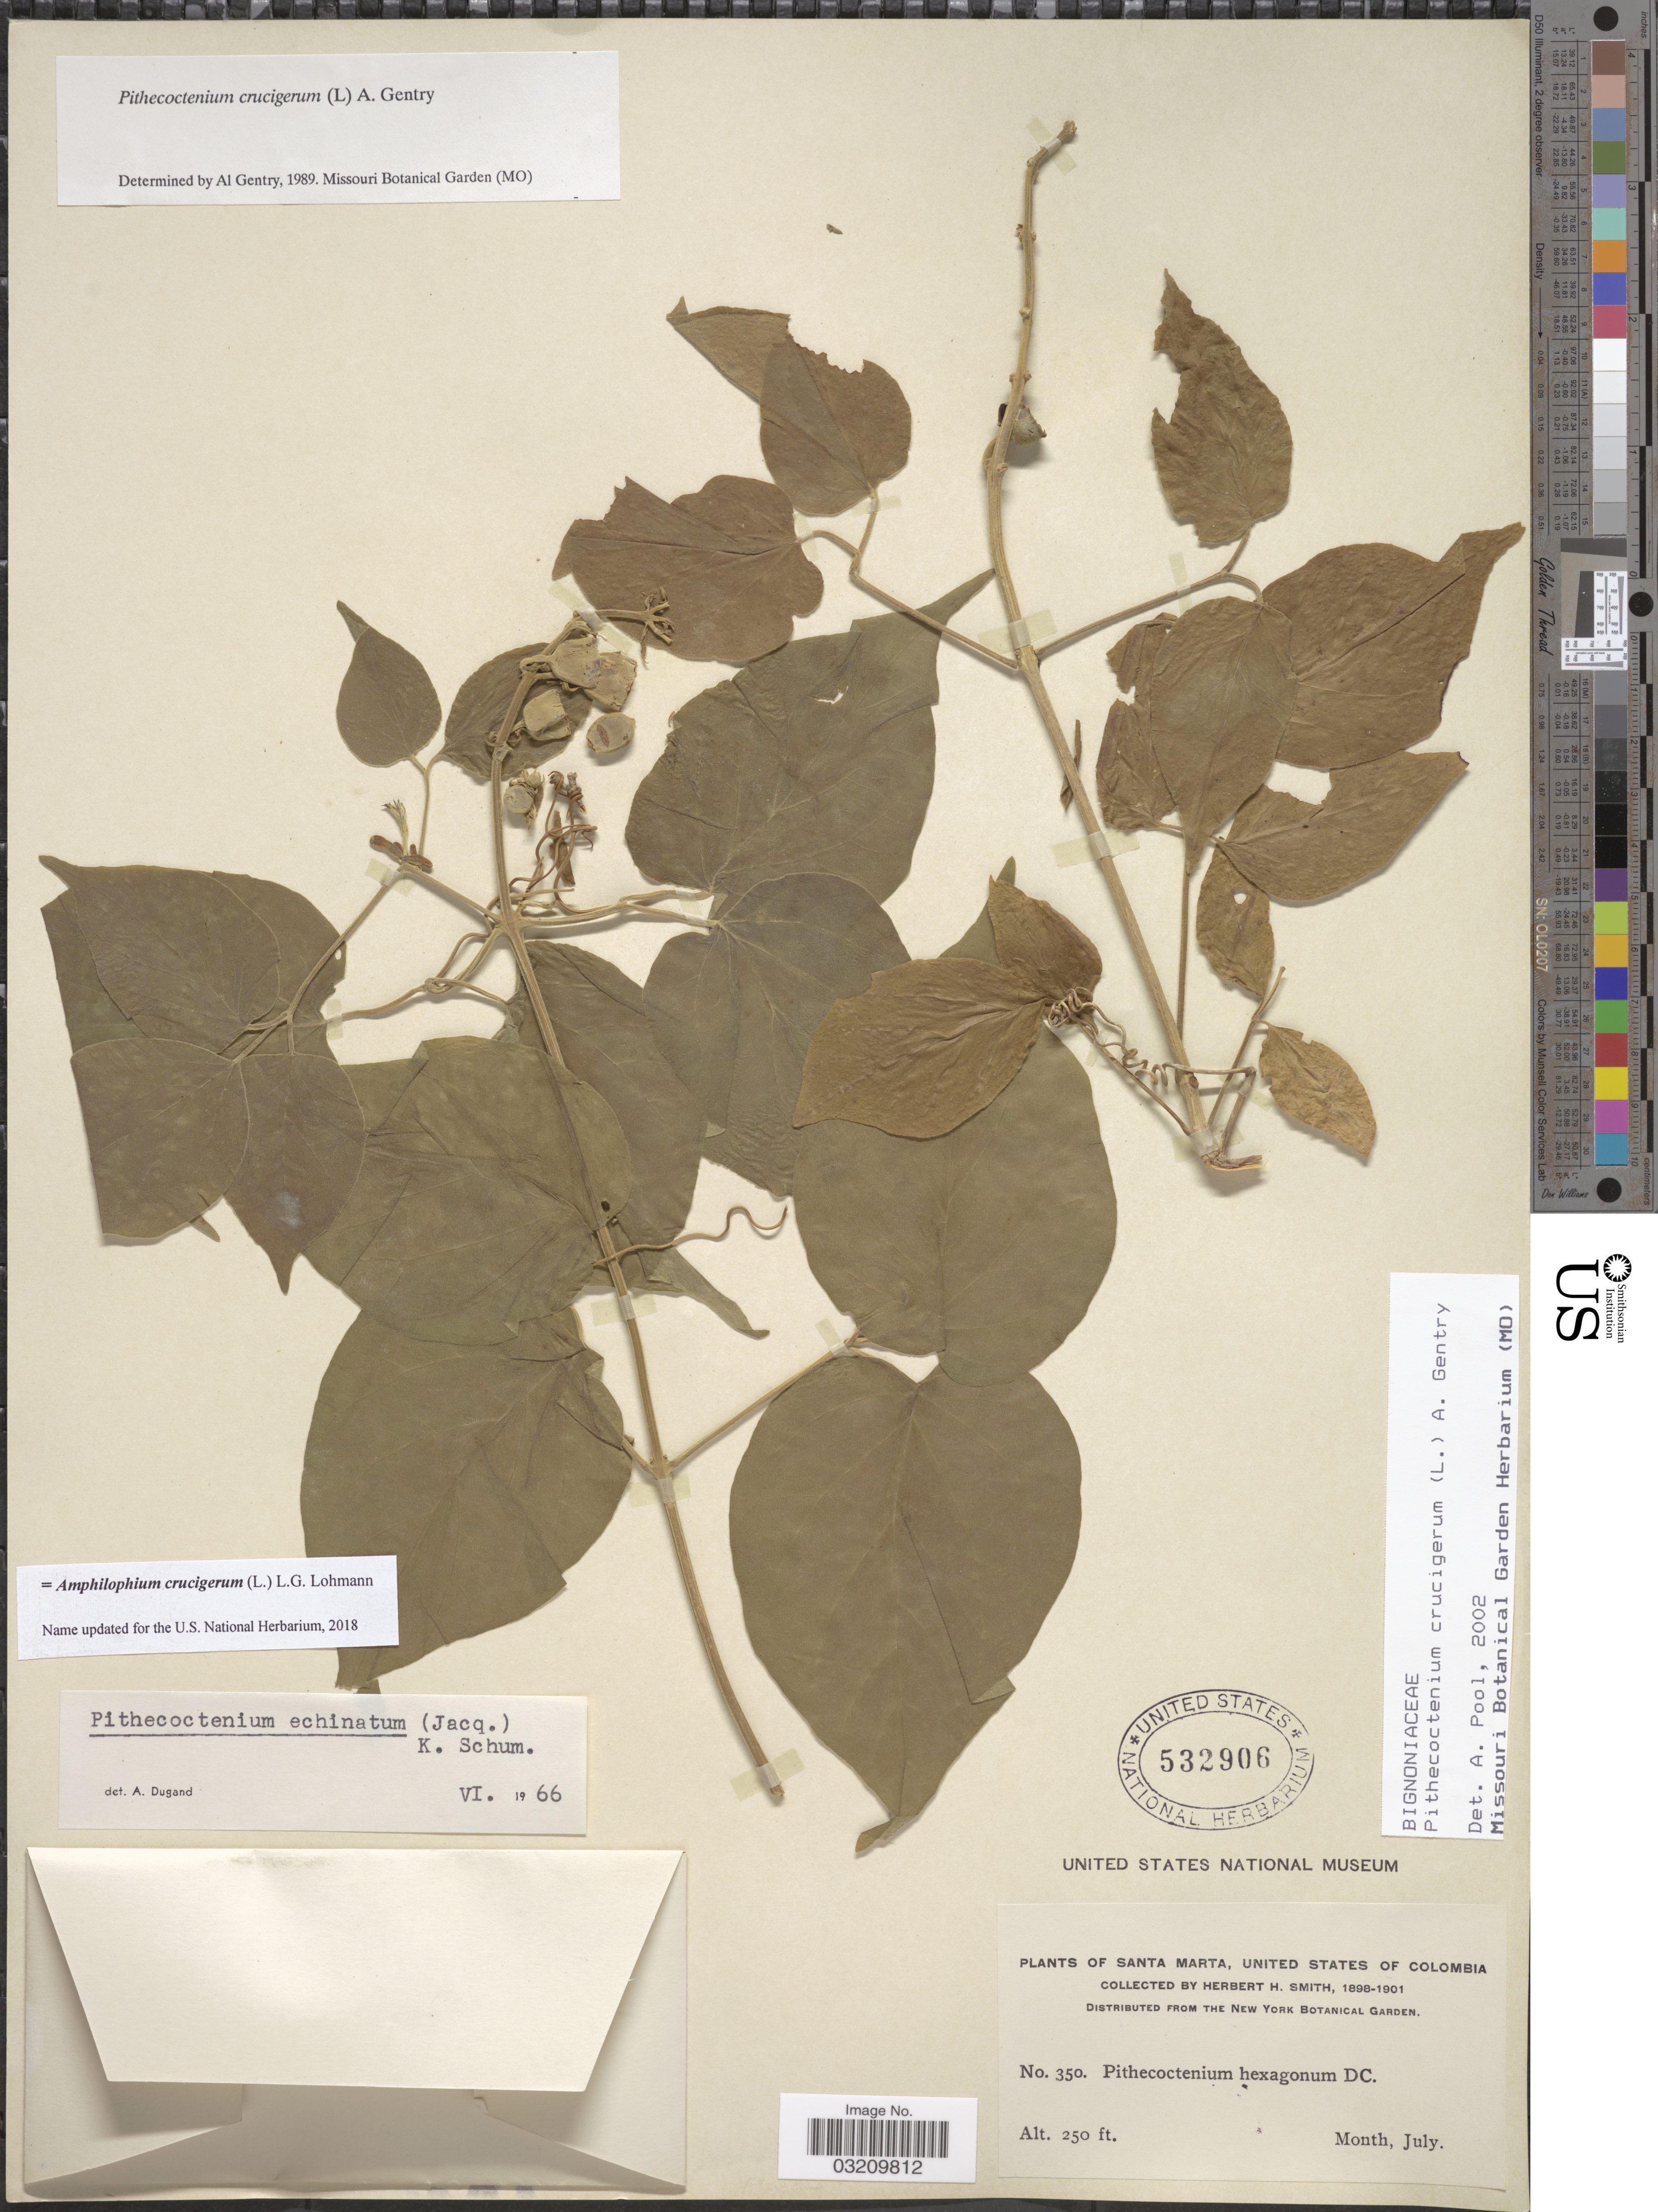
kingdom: Plantae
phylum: Tracheophyta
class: Magnoliopsida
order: Lamiales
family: Bignoniaceae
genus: Amphilophium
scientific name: Amphilophium crucigerum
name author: (L.) L.G. Lohmann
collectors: Herbert H. Smith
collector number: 350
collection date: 1898-07/1901-07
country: Colombia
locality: Santa Marta, United States of Colombia.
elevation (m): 76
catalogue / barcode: US 532906